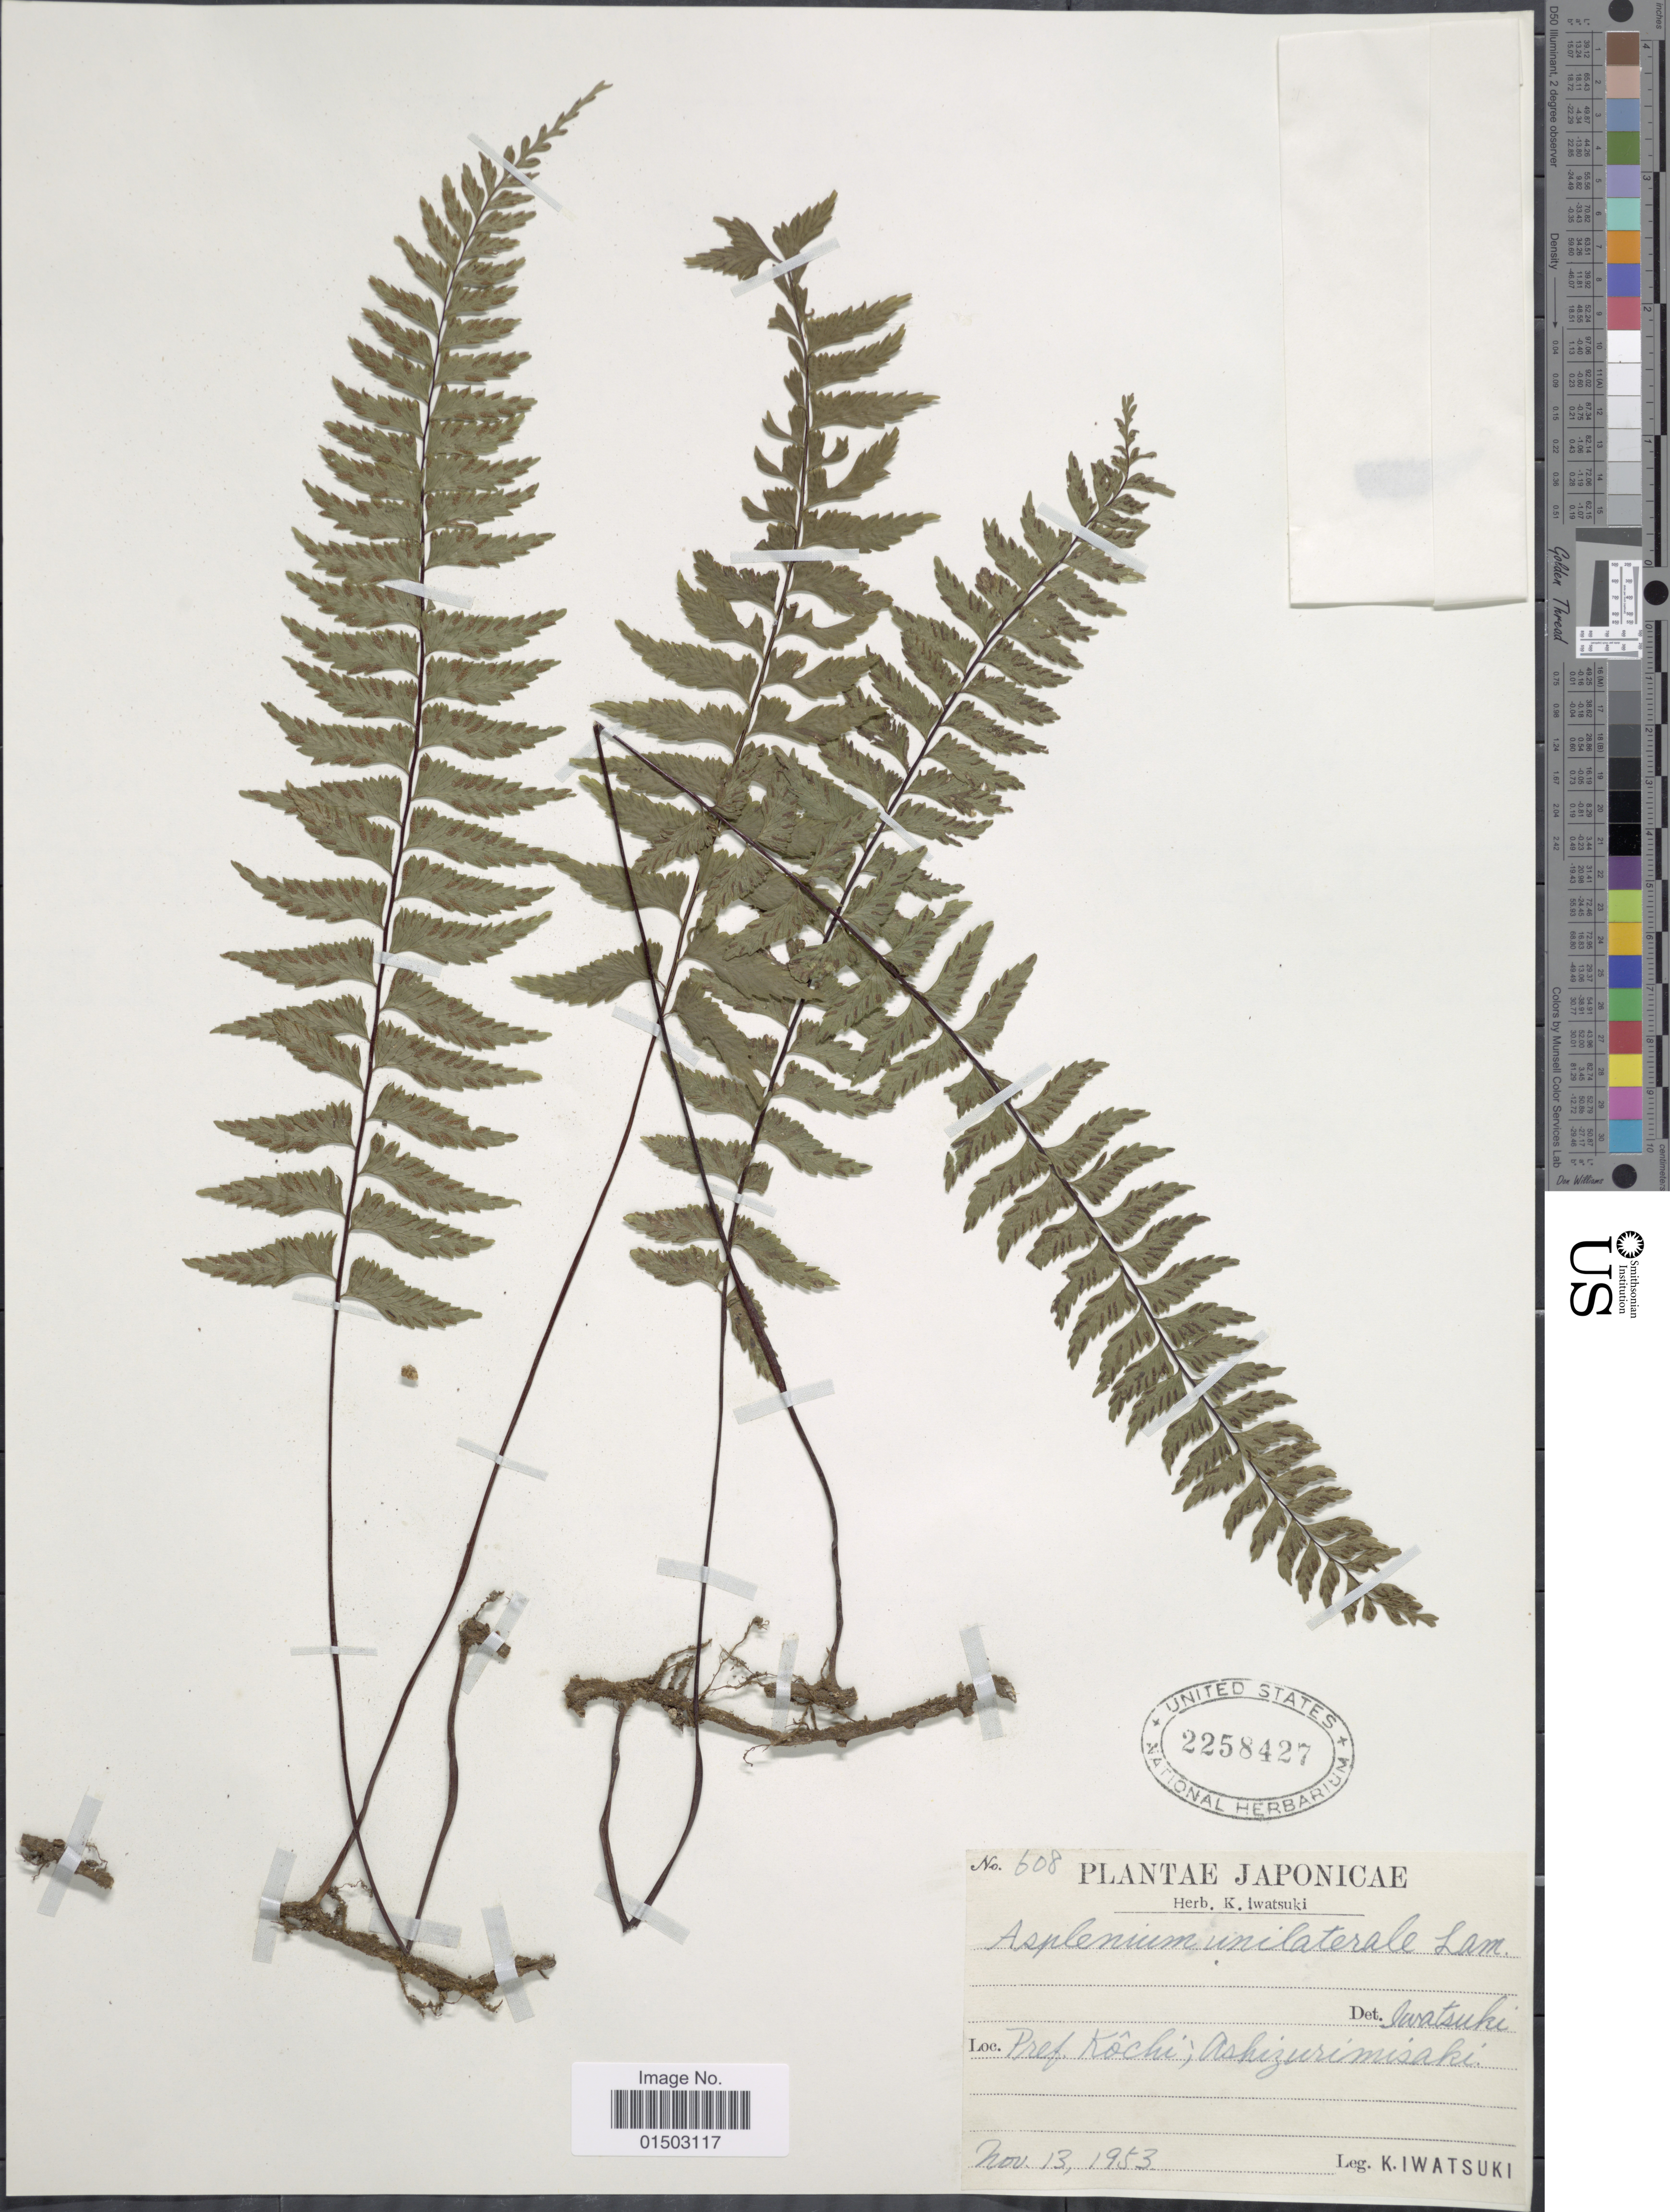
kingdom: Plantae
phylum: Tracheophyta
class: Polypodiopsida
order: Polypodiales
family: Aspleniaceae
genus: Hymenasplenium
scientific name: Hymenasplenium unilaterale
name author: (Lam.) Hayata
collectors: K. Iwatsuki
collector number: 608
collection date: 1953-11-13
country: Japan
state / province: Koti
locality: Pref, Kochi; Ashizurimisaki.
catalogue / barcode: US 2258427